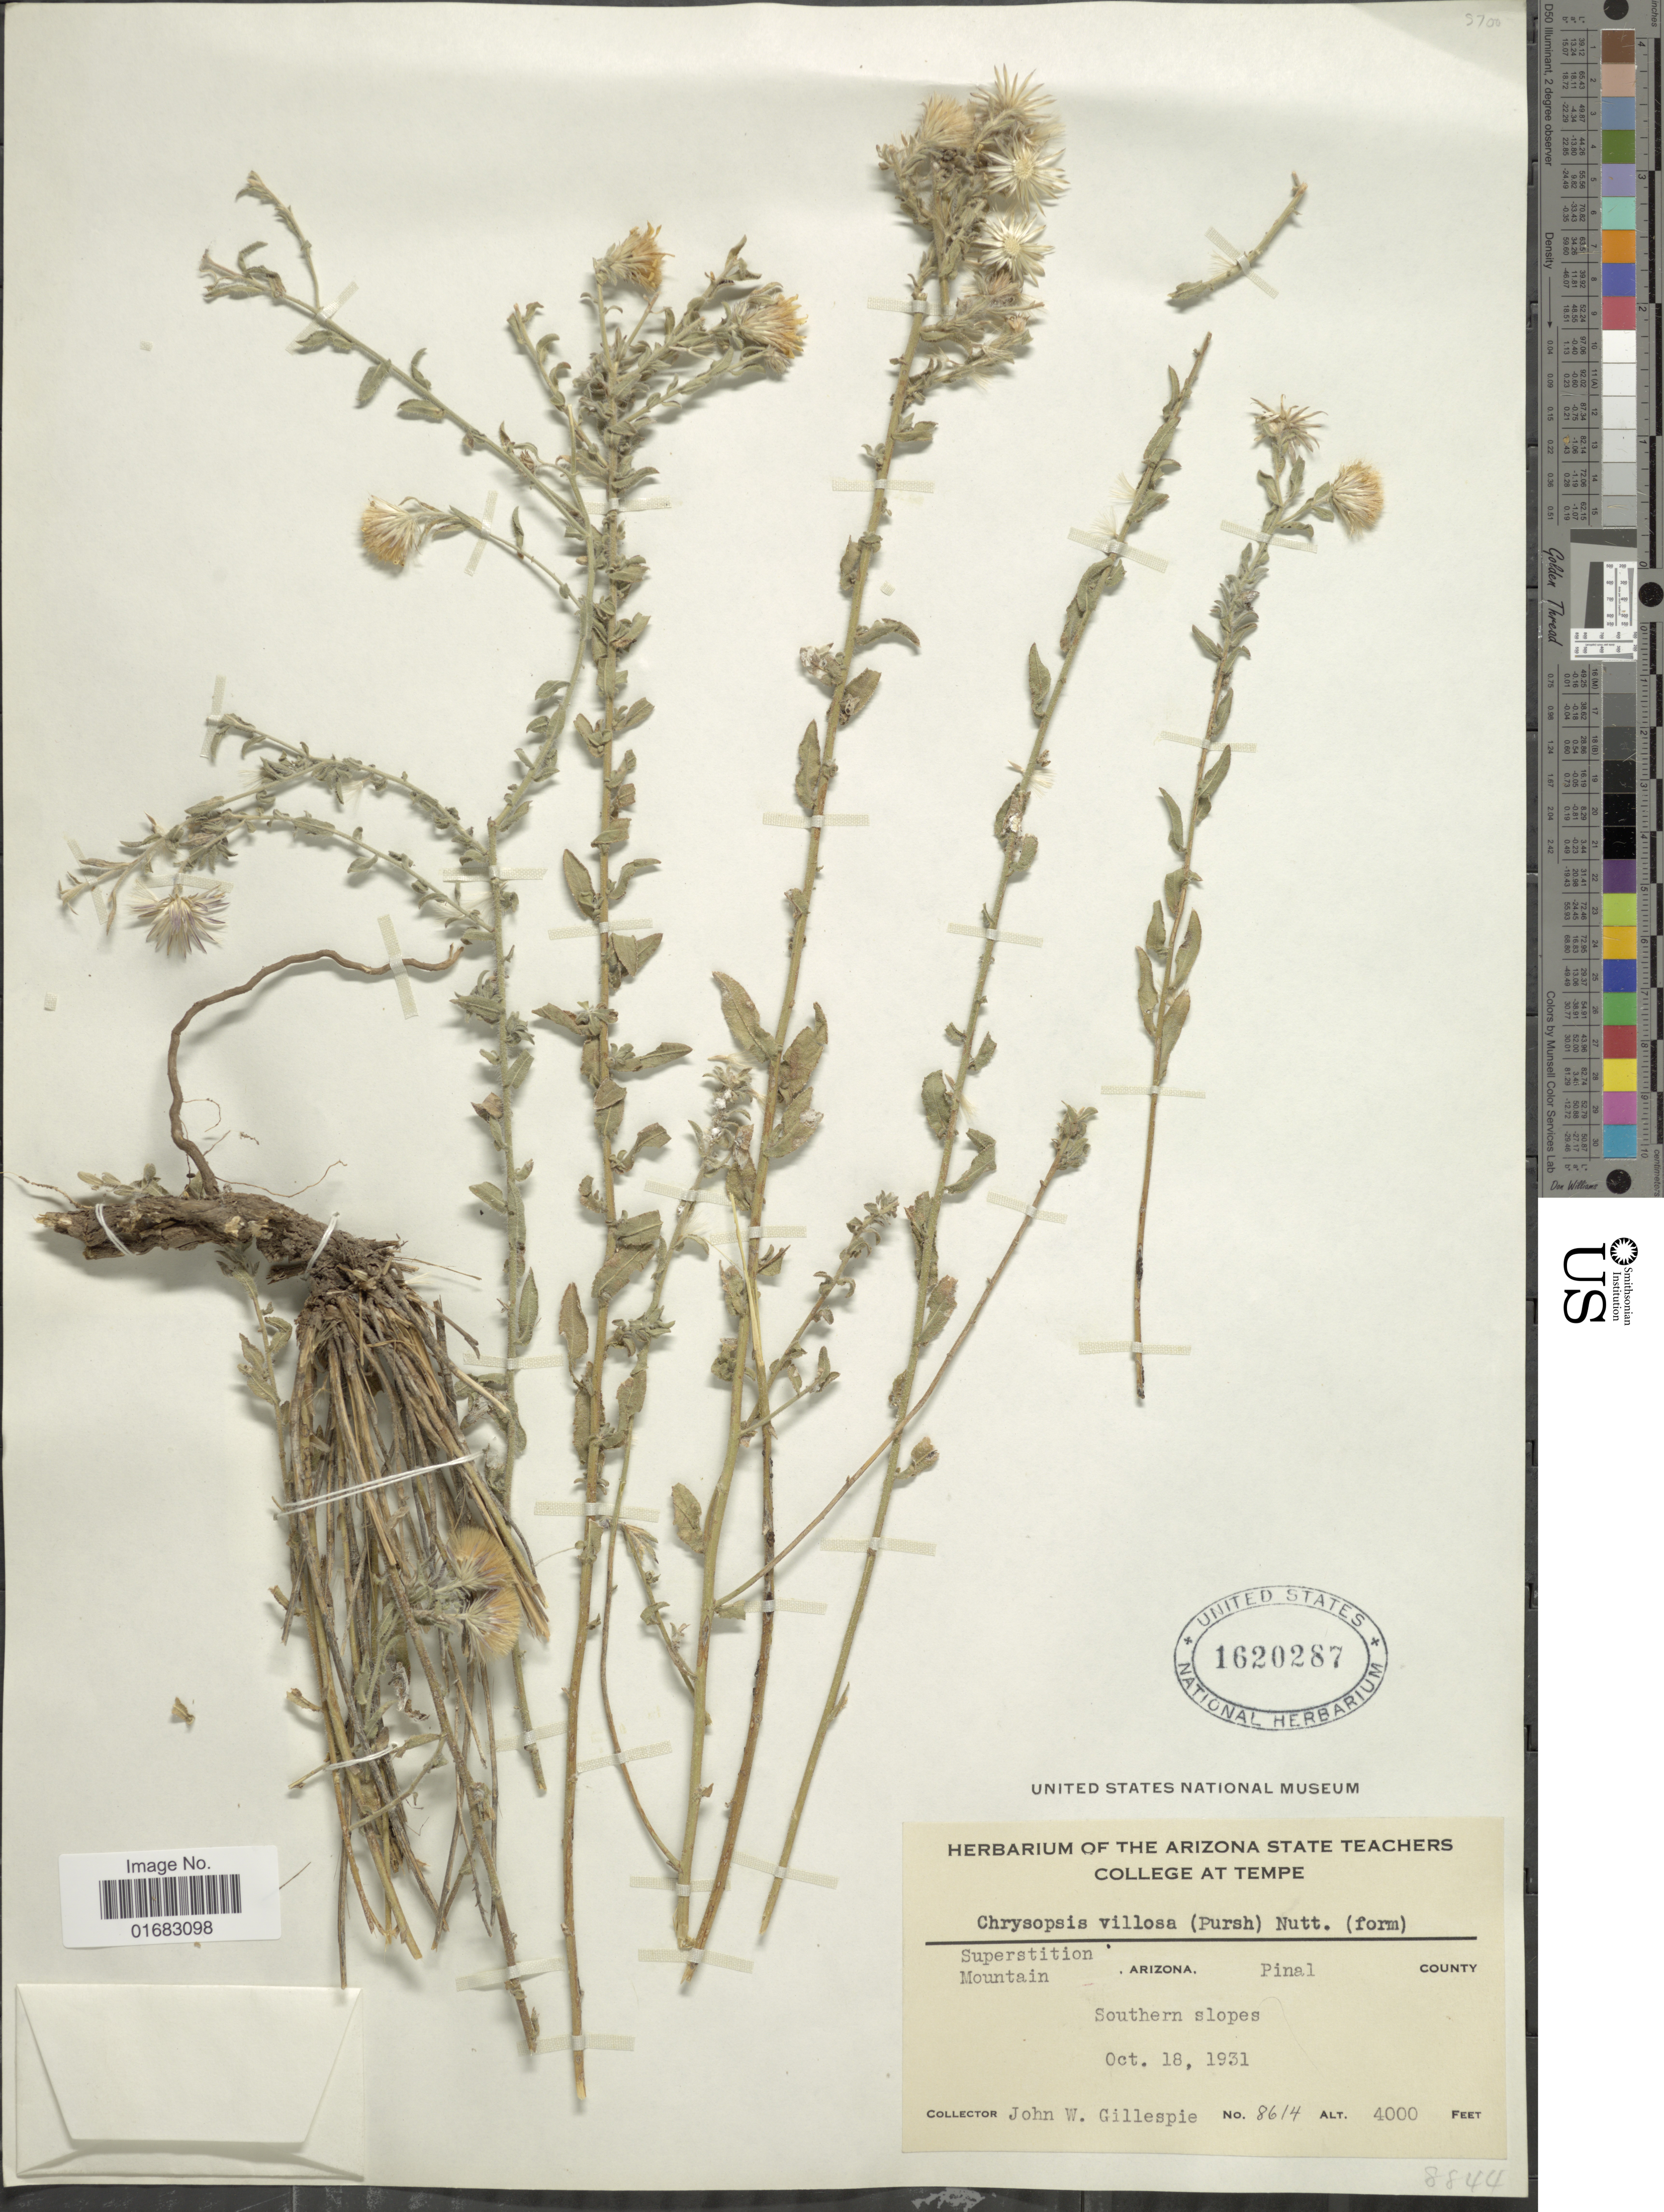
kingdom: Plantae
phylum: Tracheophyta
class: Magnoliopsida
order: Asterales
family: Asteraceae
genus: Heterotheca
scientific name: Heterotheca villosa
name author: (Pursh) Shinners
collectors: J. W. Gillespie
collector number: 8614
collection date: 1931-10-18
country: United States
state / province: Arizona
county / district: Pinal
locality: Southern slopes. Superstition Mountain. Pinal County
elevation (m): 1219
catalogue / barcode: US 1620287